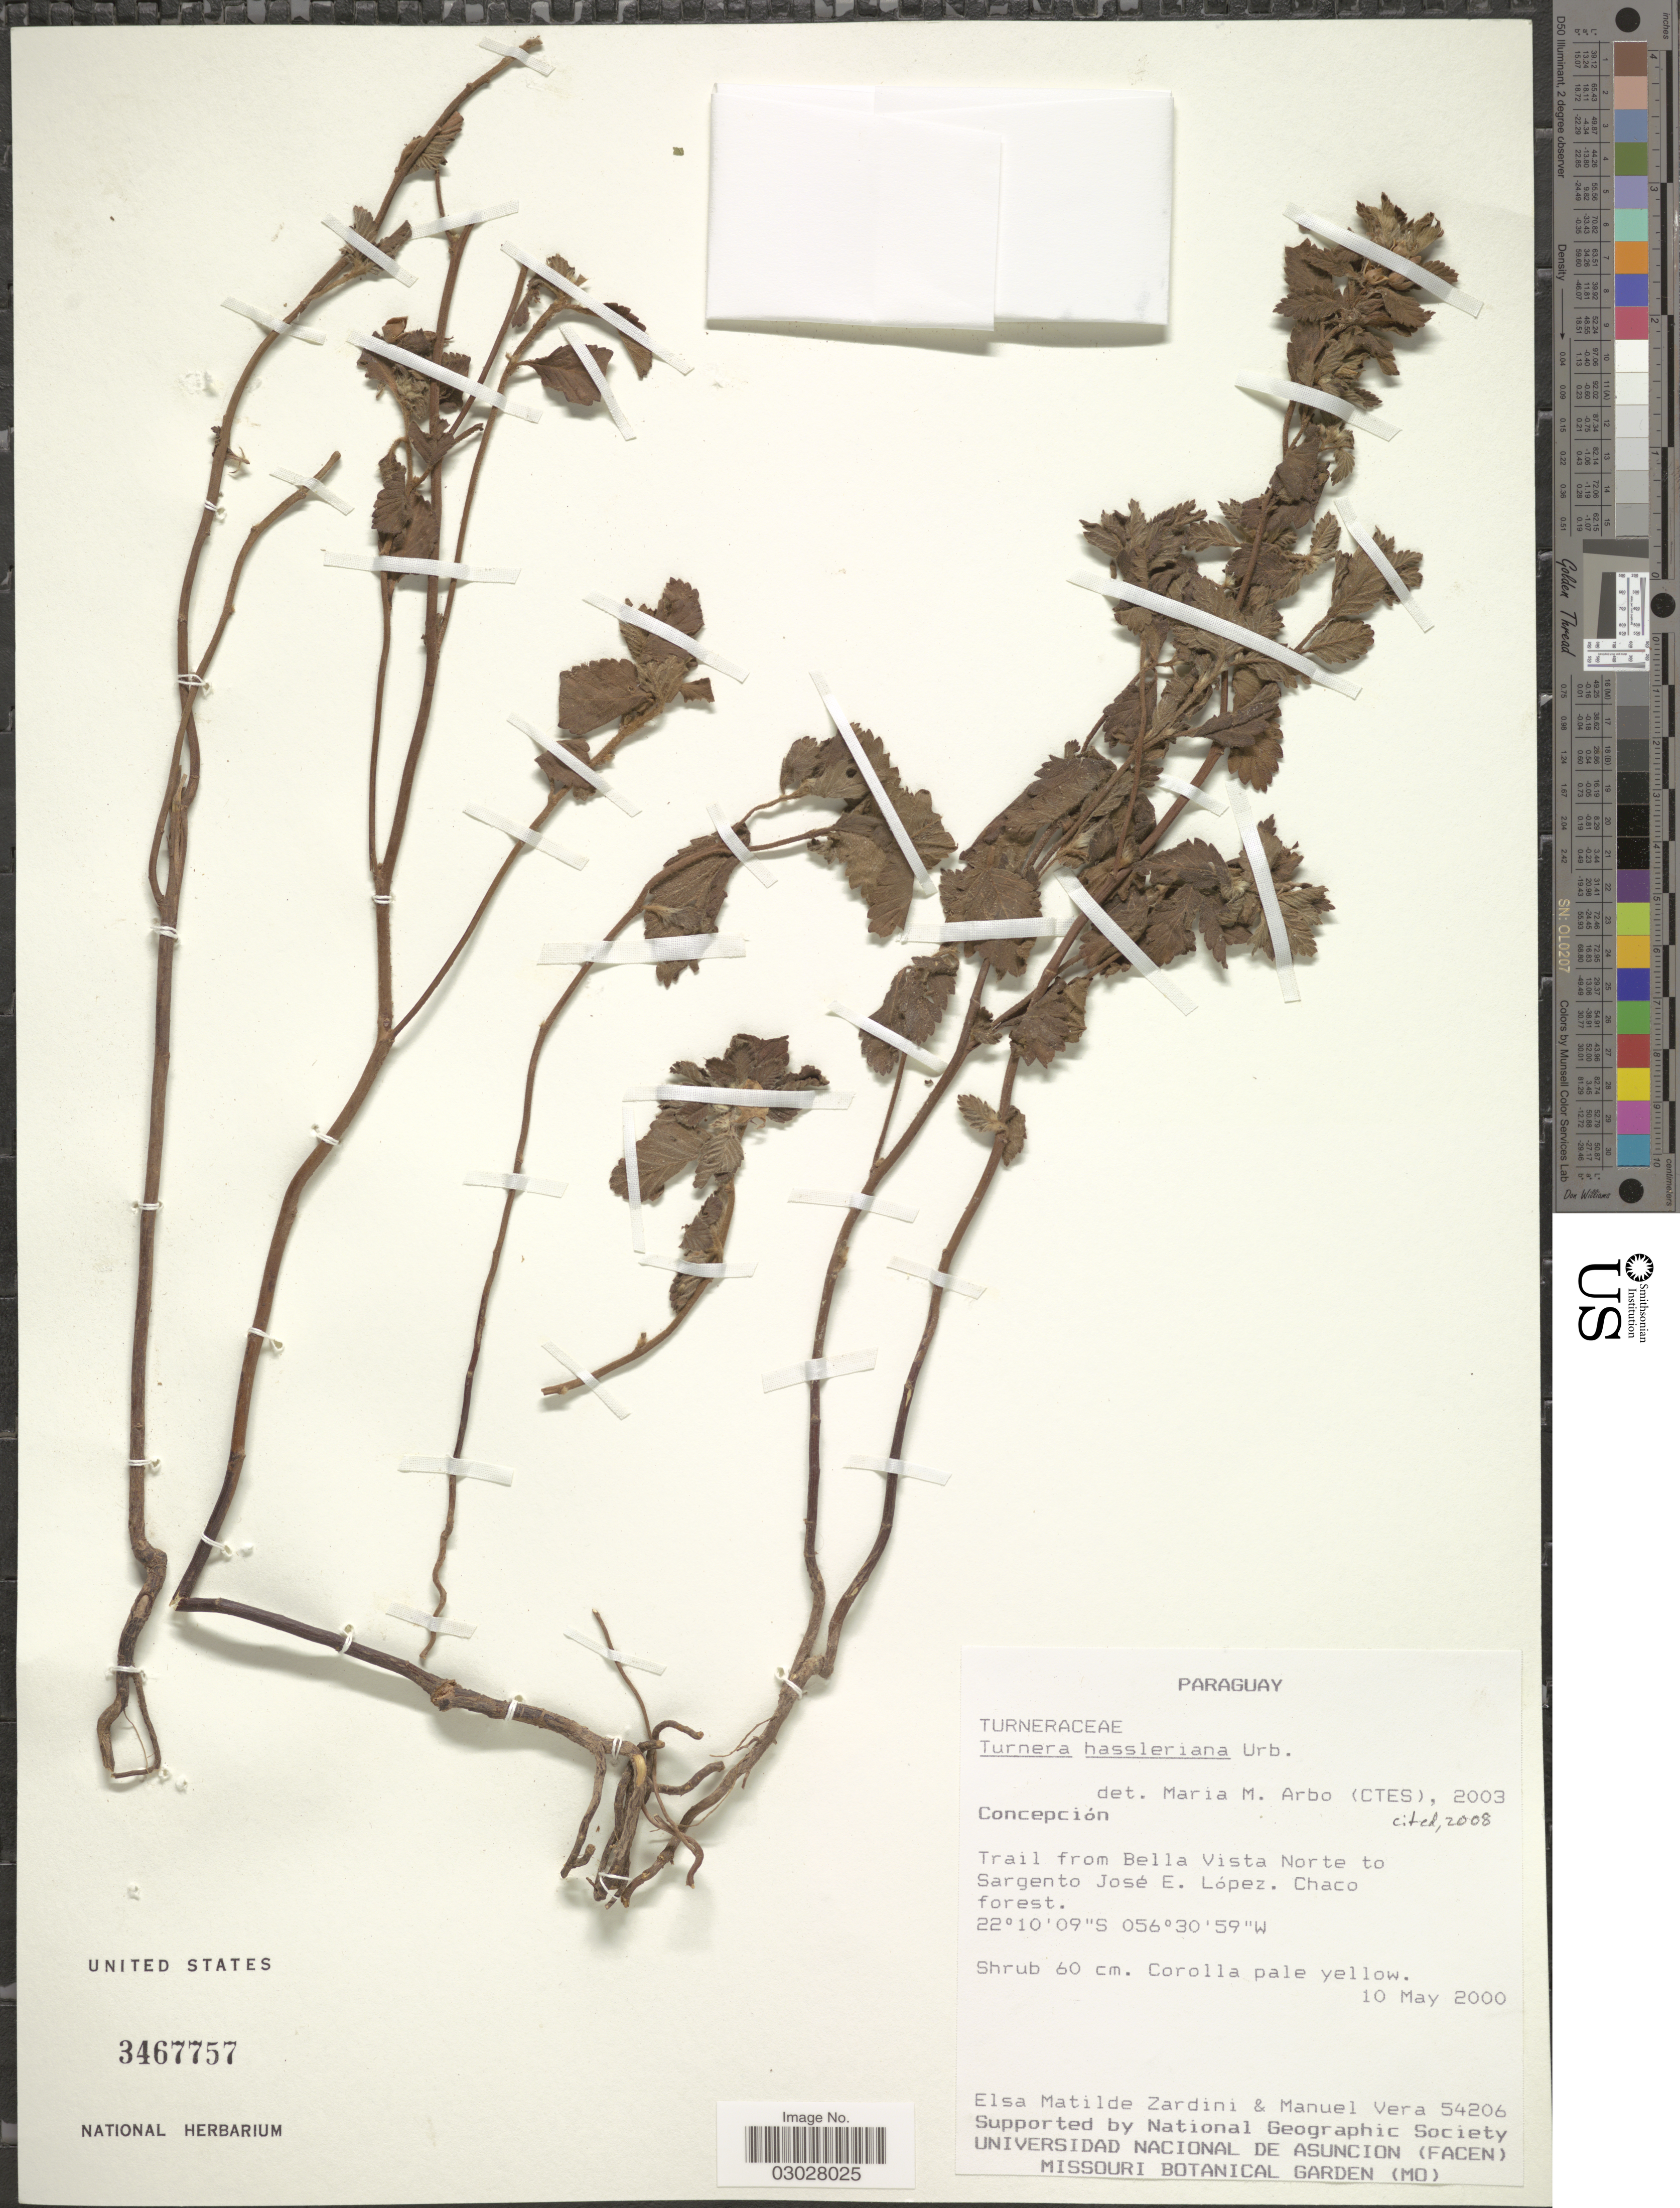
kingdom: Plantae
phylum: Tracheophyta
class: Magnoliopsida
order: Malpighiales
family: Turneraceae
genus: Turnera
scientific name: Turnera hassleriana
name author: Urb.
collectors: E. M. Zardini & M. Vera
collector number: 54206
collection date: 2000-05-10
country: Paraguay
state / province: Concepcion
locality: Trail from Bella Vista Norte de Sargento José E. López. Chaco forest.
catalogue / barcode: US 3467757